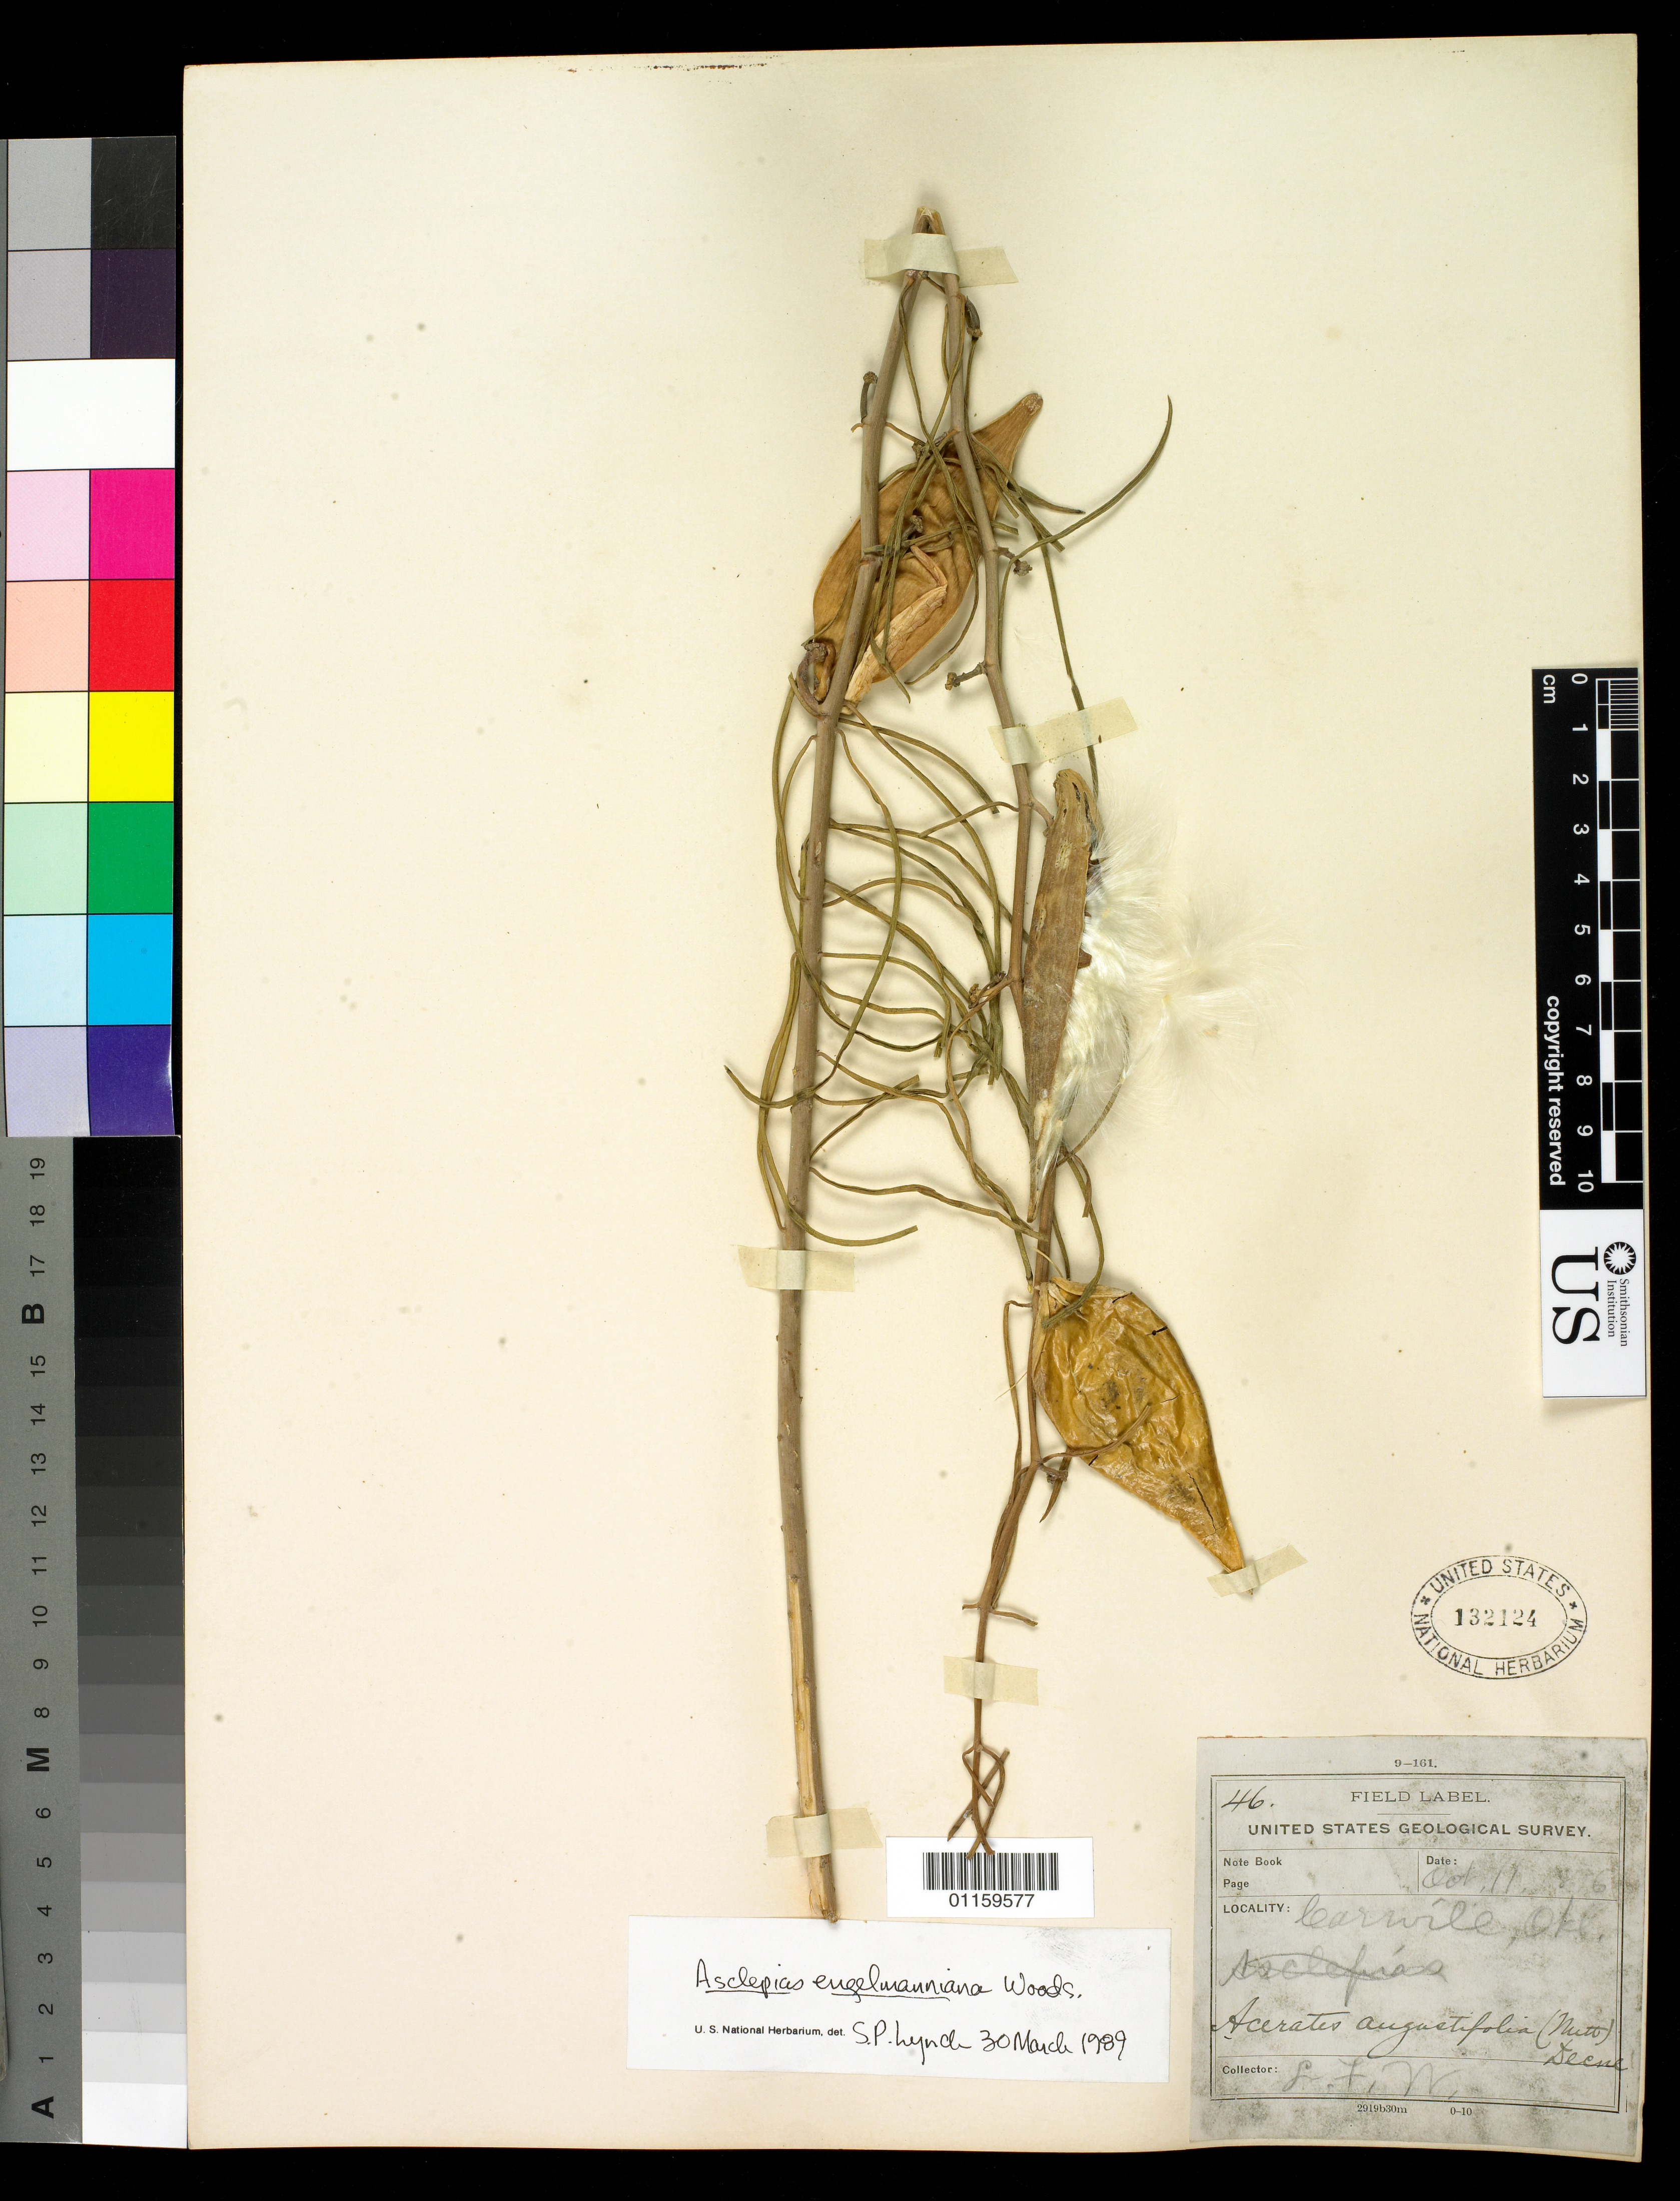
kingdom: Plantae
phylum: Tracheophyta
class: Magnoliopsida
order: Gentianales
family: Apocynaceae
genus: Asclepias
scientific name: Asclepias engelmanniana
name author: Woodson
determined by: Lynch, S.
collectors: L. F. Ward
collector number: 46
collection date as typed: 11 Oct 1876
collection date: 1876-10-11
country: United States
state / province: Oklahoma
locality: Carwile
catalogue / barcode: US 132124